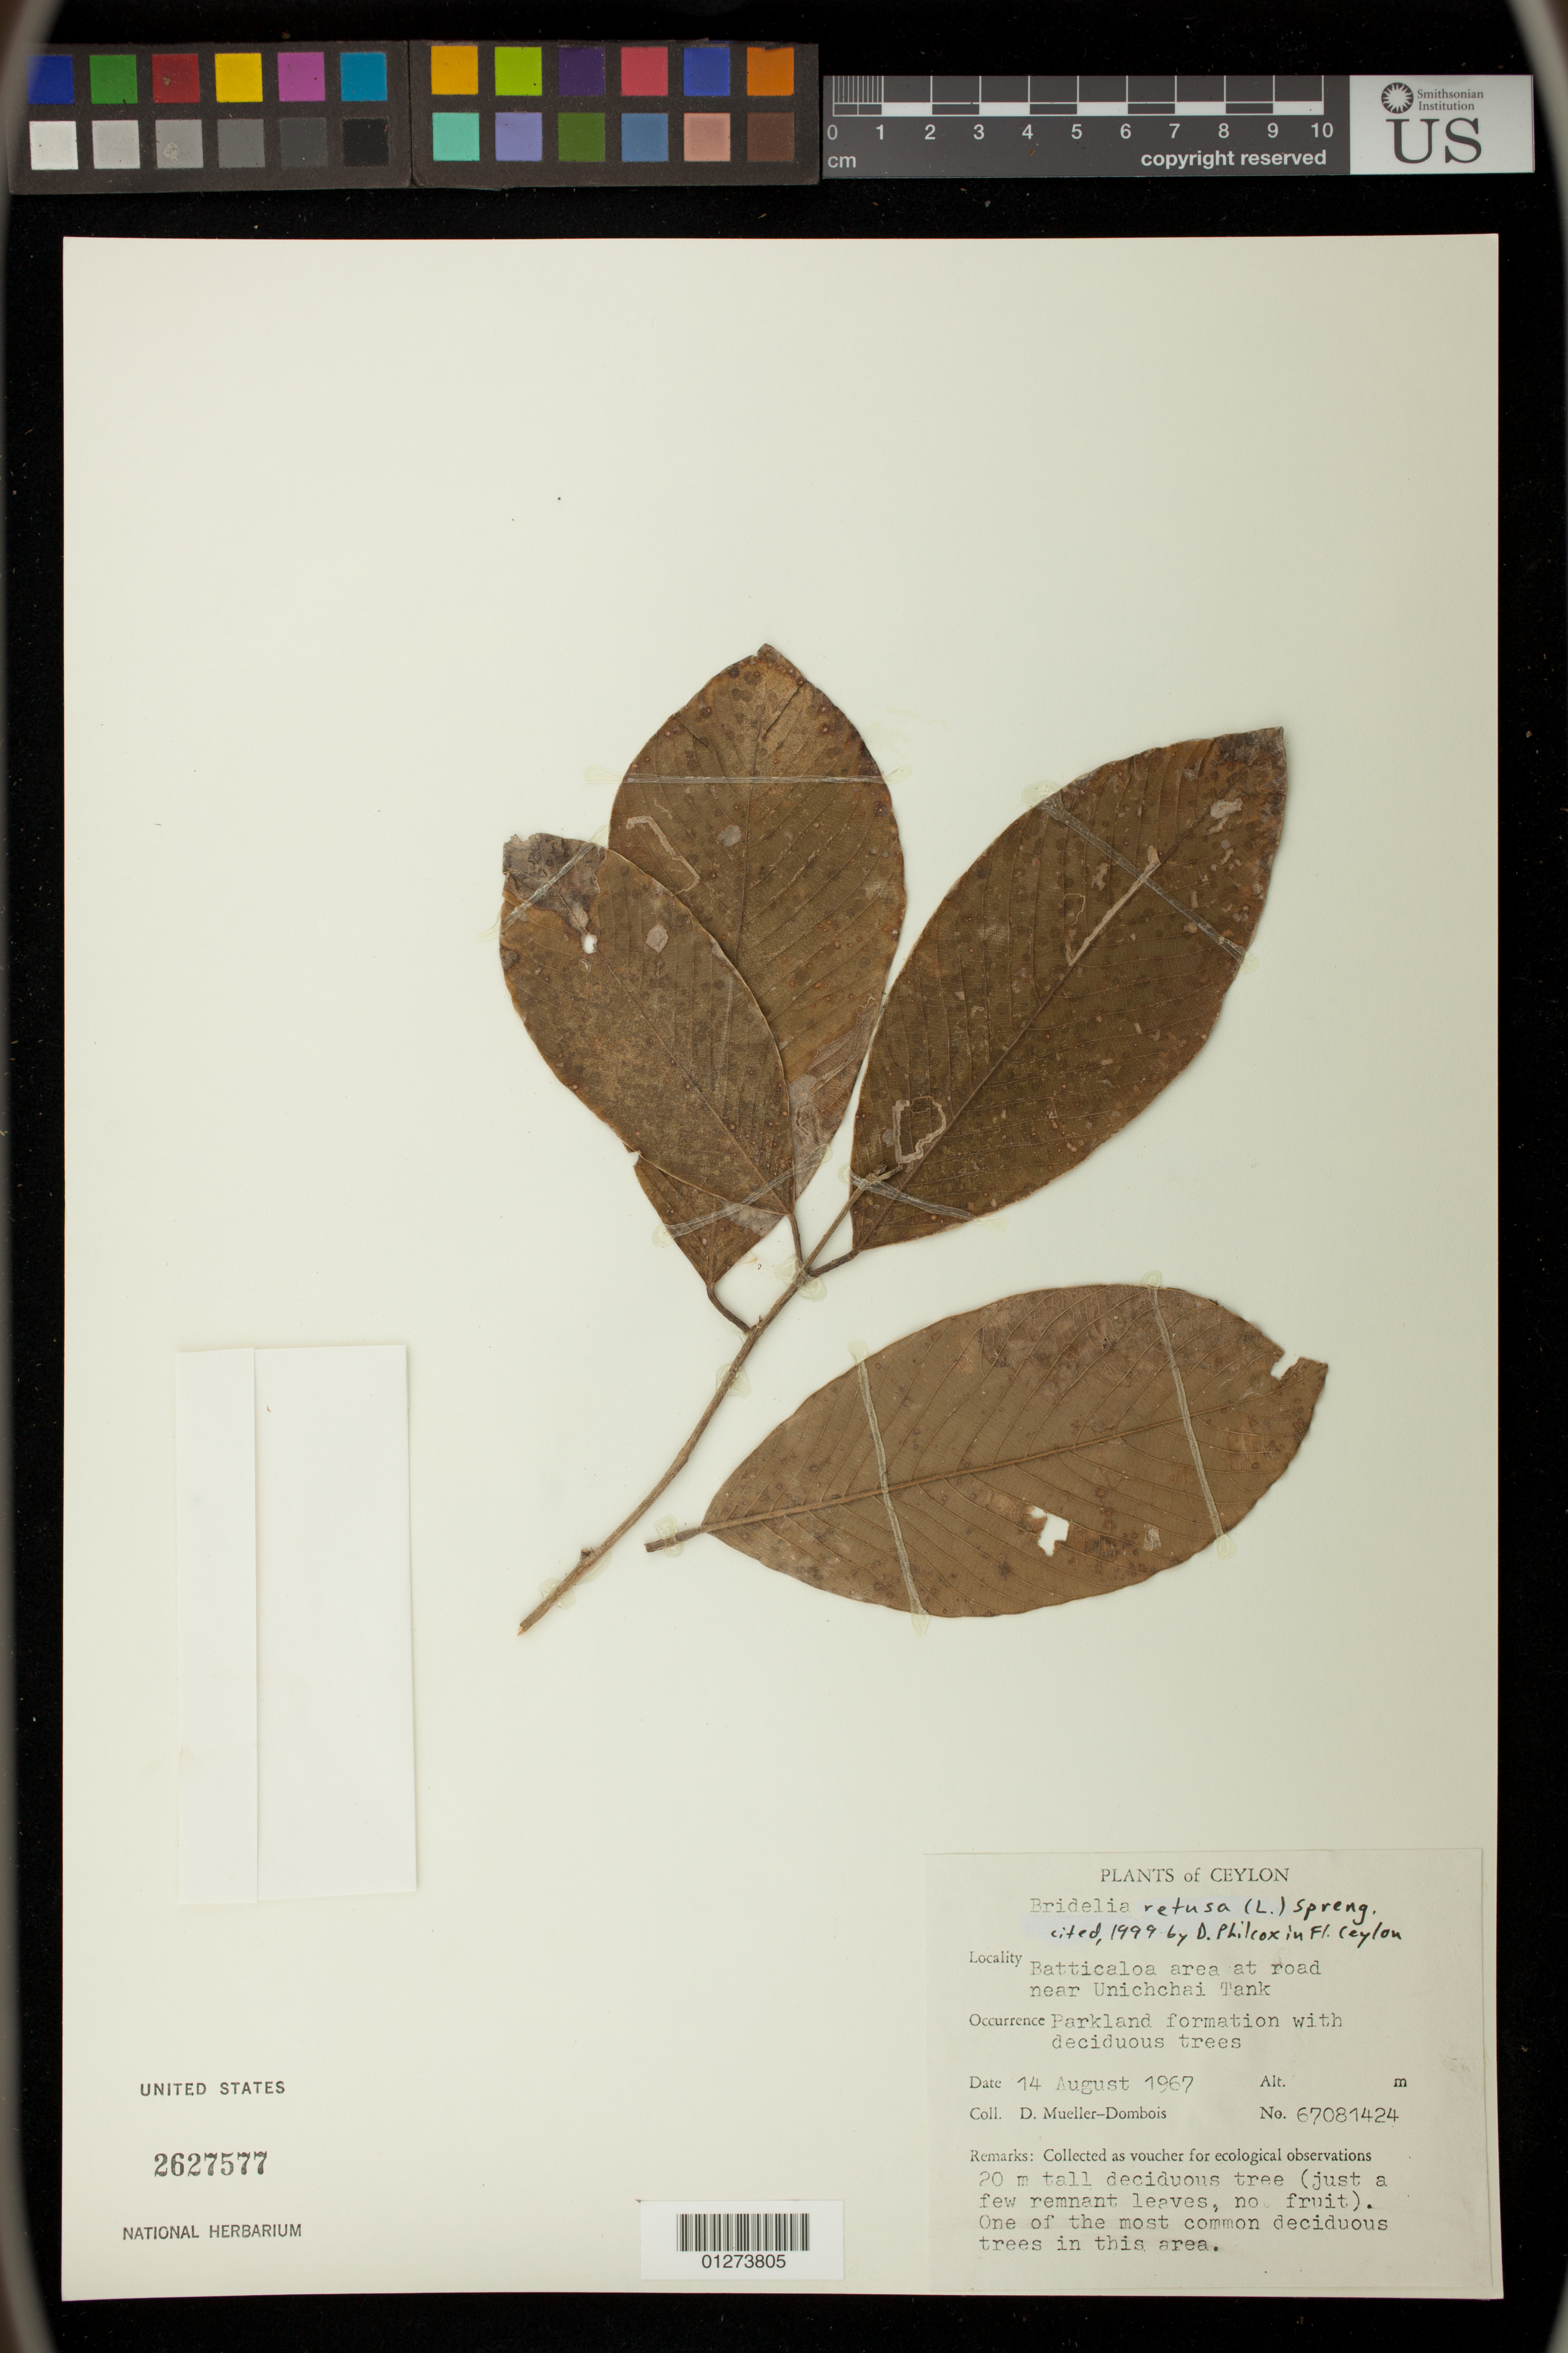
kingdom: Plantae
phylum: Tracheophyta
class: Magnoliopsida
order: Malpighiales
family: Phyllanthaceae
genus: Bridelia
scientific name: Bridelia retusa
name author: (L.) A. Juss.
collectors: D. Mueller-Dombois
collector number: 67081424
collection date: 1967-08-14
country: Sri Lanka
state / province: Eastern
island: Ceylon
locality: Ceylon: Batticaloa area at road near Unichchai Tank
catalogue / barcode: US 2627577